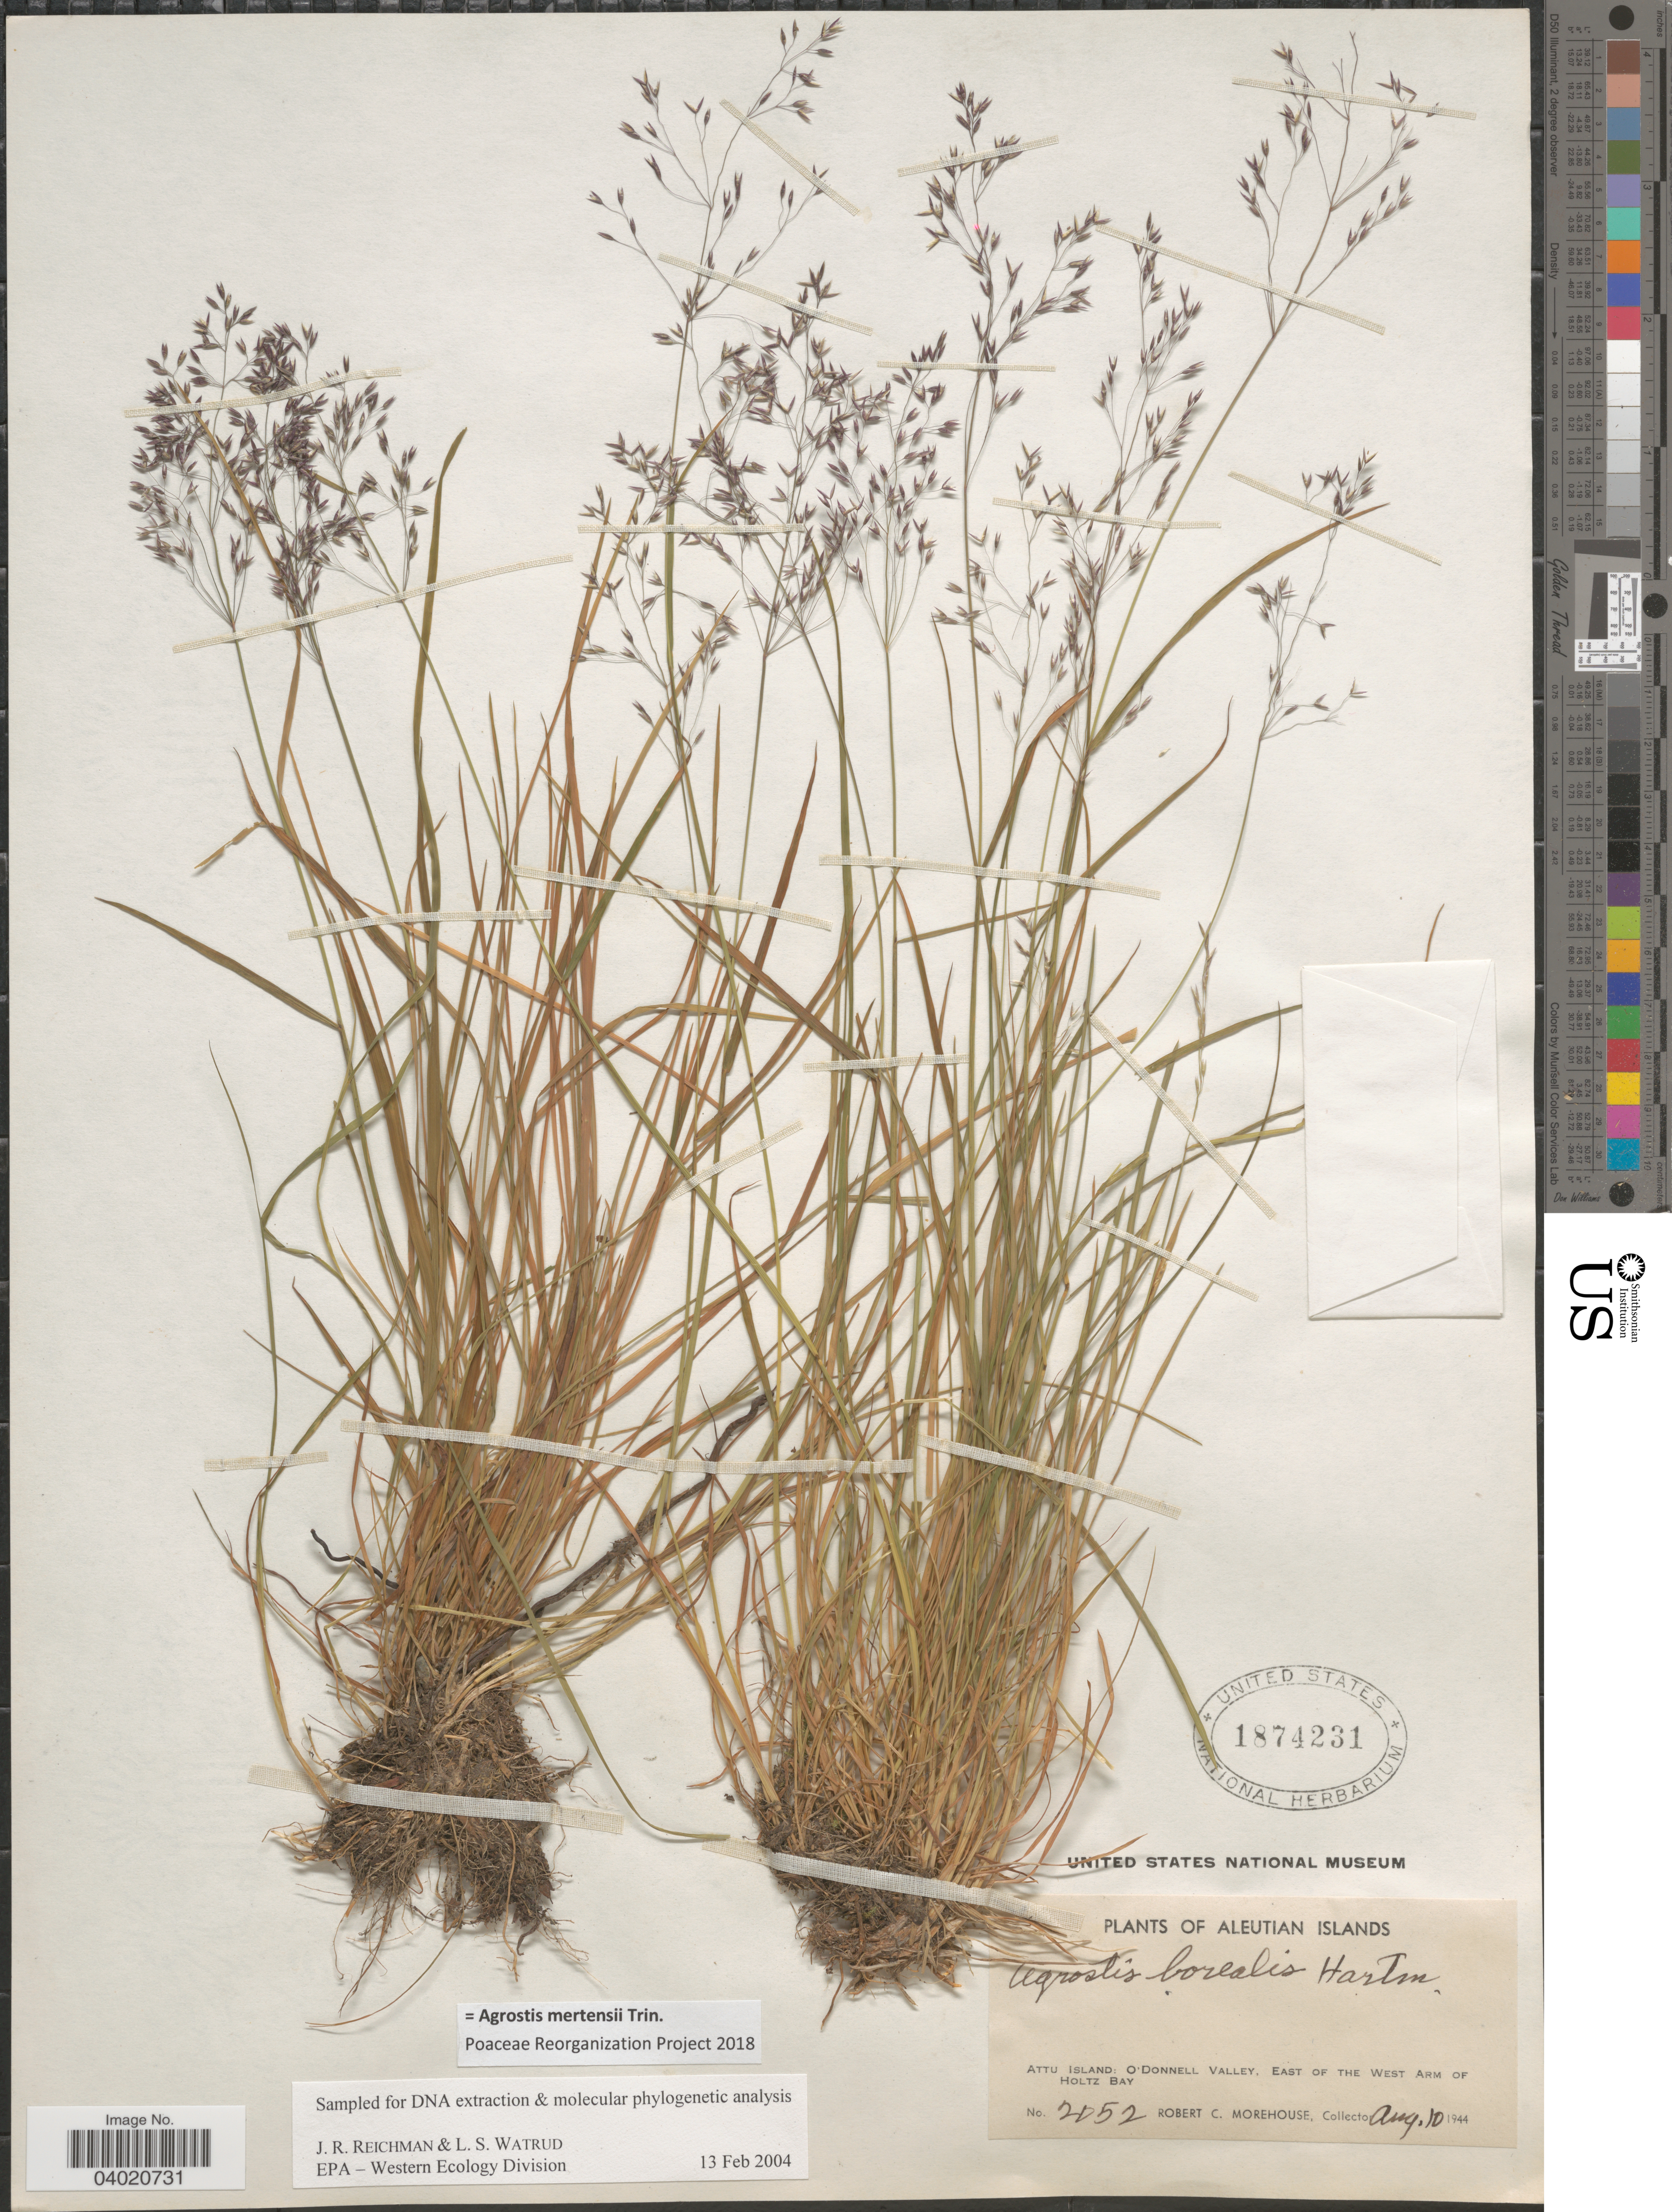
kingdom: Plantae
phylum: Tracheophyta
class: Liliopsida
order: Poales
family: Poaceae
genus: Agrostis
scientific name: Agrostis mertensii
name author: Trin.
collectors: R. Morehouse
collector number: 2052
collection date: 1944-08-10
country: United States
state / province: Alaska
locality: Aleutian Islands. Attu Island: O'Donnell Valley, East of the West Arm of Holtz Bay.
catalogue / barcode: US 1874231